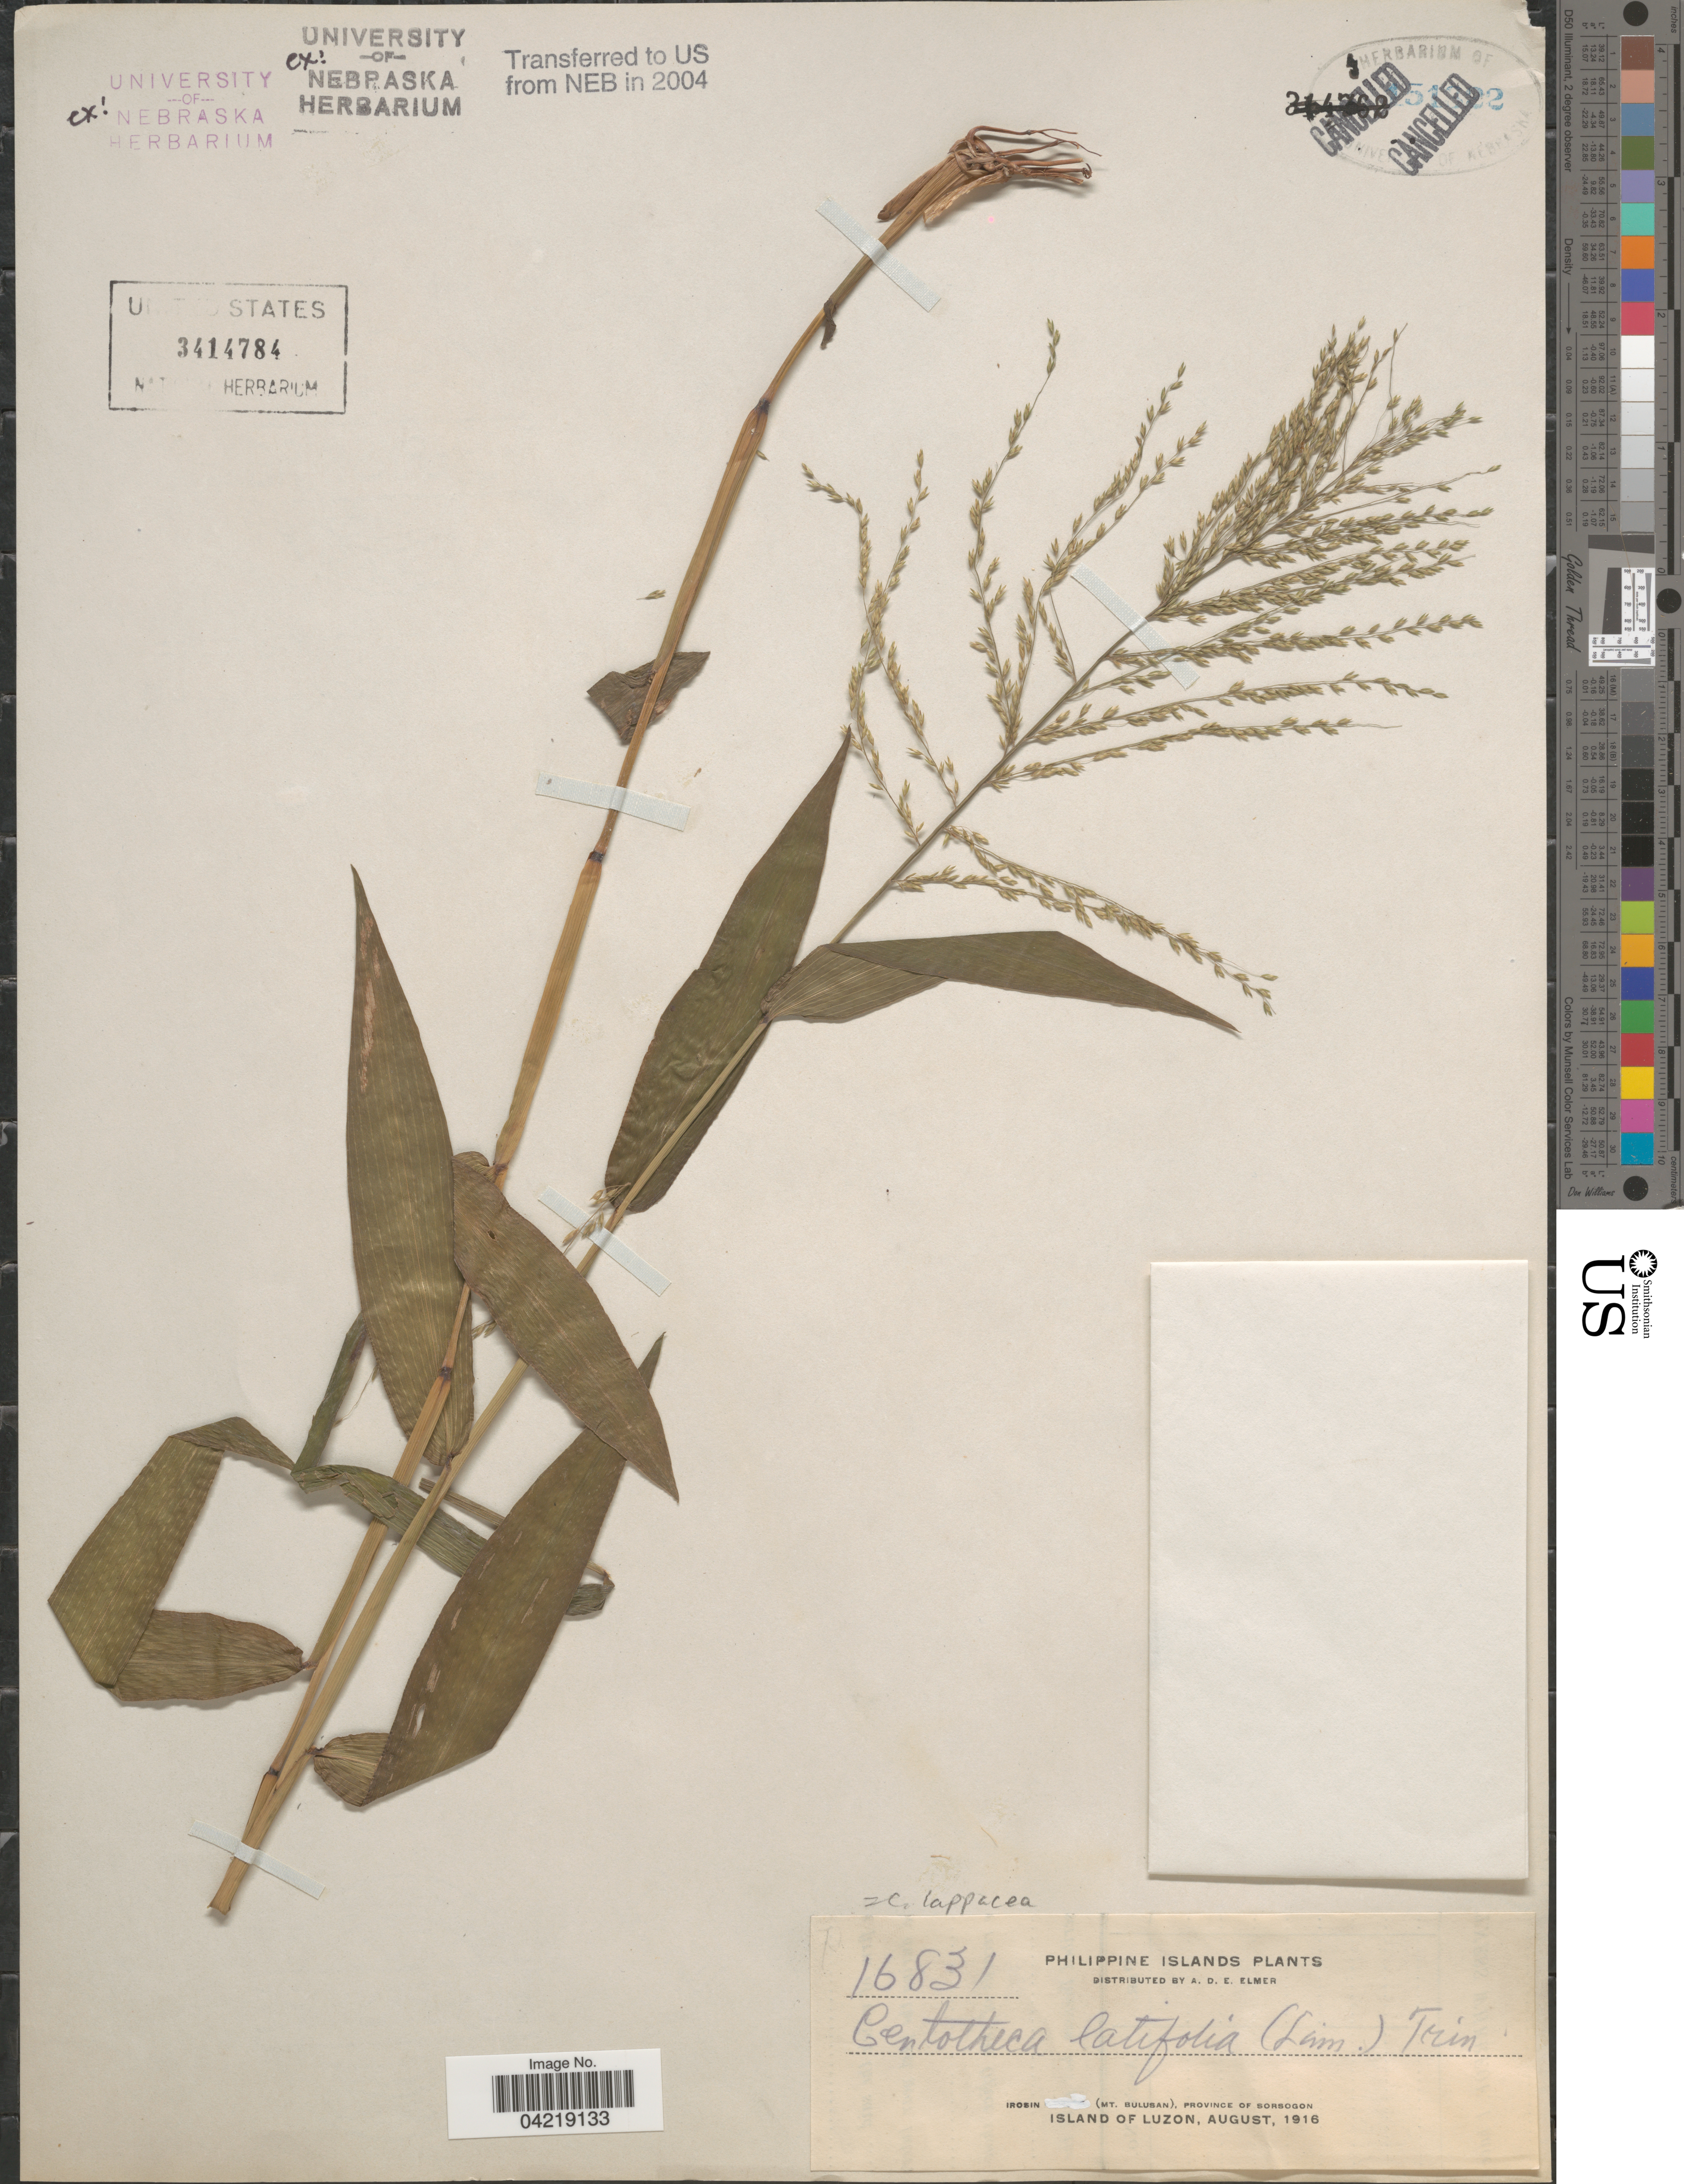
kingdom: Plantae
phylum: Tracheophyta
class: Liliopsida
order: Poales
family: Poaceae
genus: Centotheca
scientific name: Centotheca lappacea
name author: (L.) Desv.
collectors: A. D. E. Elmer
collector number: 16831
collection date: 1916-08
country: Philippines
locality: Philippine Islands. Irosin (Mt. Bulusan), Province of Sorsogon. Island of Luzon.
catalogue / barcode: US 3414784